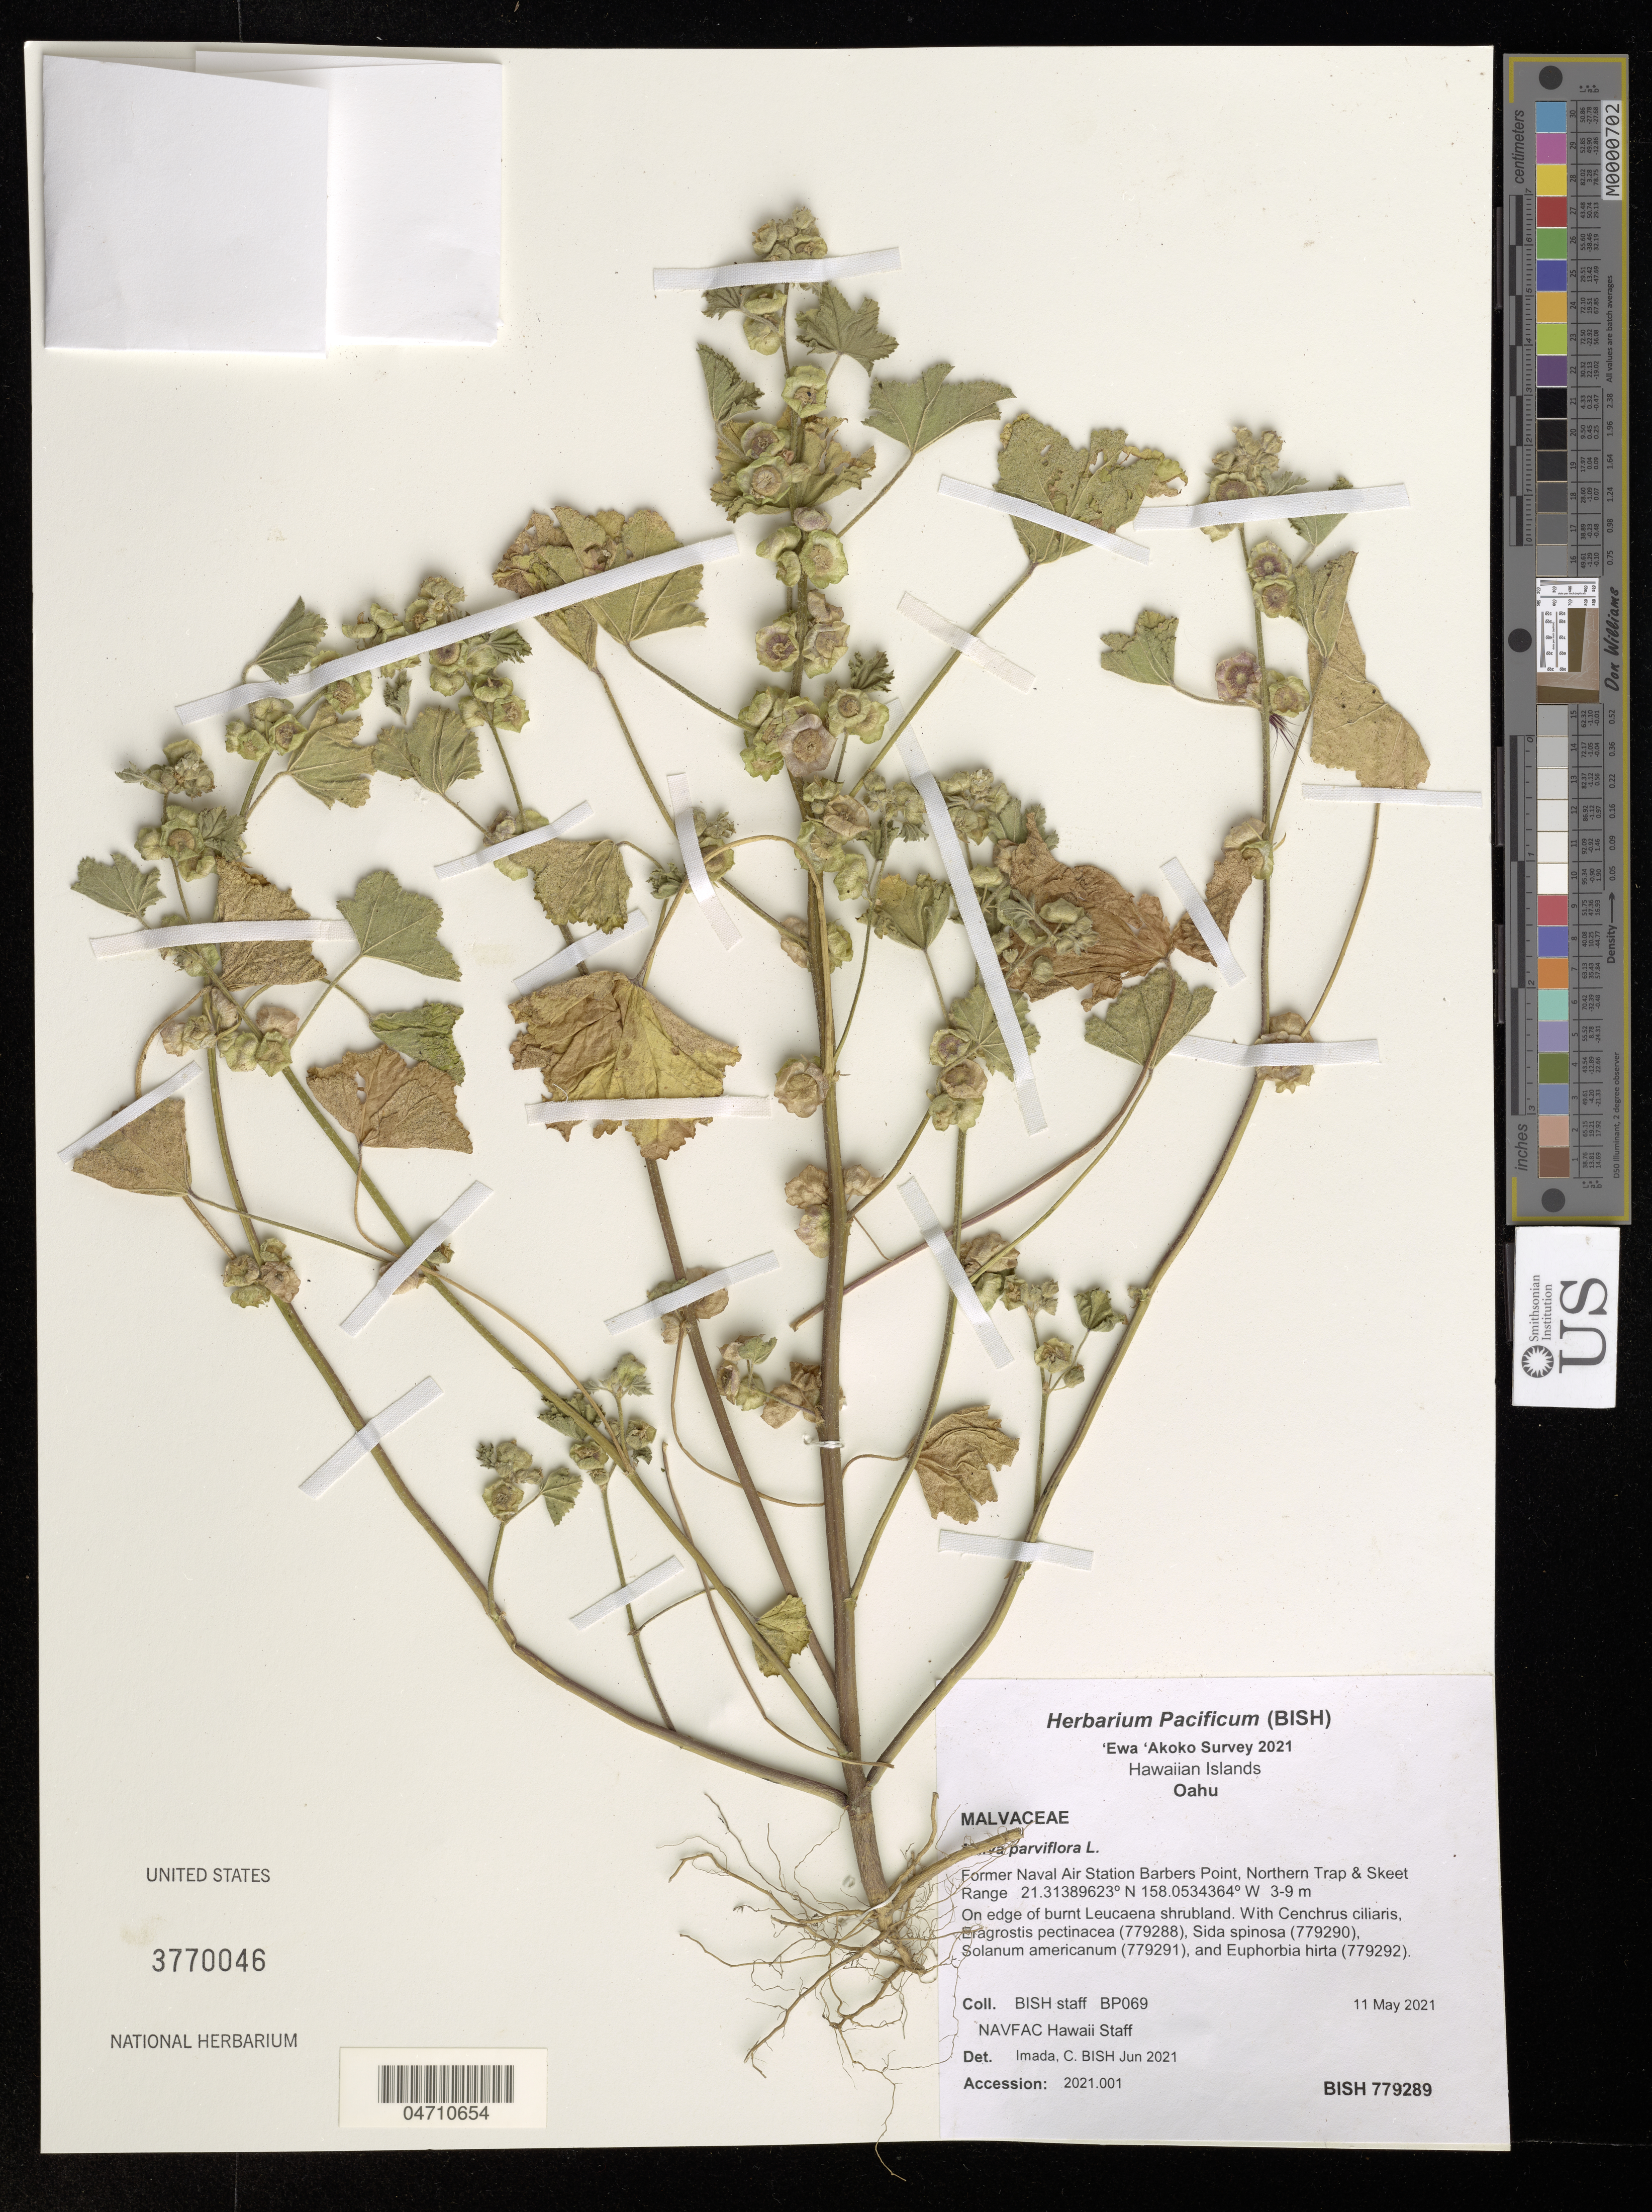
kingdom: Plantae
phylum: Tracheophyta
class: Magnoliopsida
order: Malvales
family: Malvaceae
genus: Malva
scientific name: Malva parviflora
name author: L.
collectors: Bernice P. Bishop Museum & N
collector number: BP069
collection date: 2021-05-11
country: United States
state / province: Hawaii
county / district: Honolulu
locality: Former Naval Air Station Barbers Point, Northern Trap & Skeet Range.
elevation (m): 3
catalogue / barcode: US 3770046